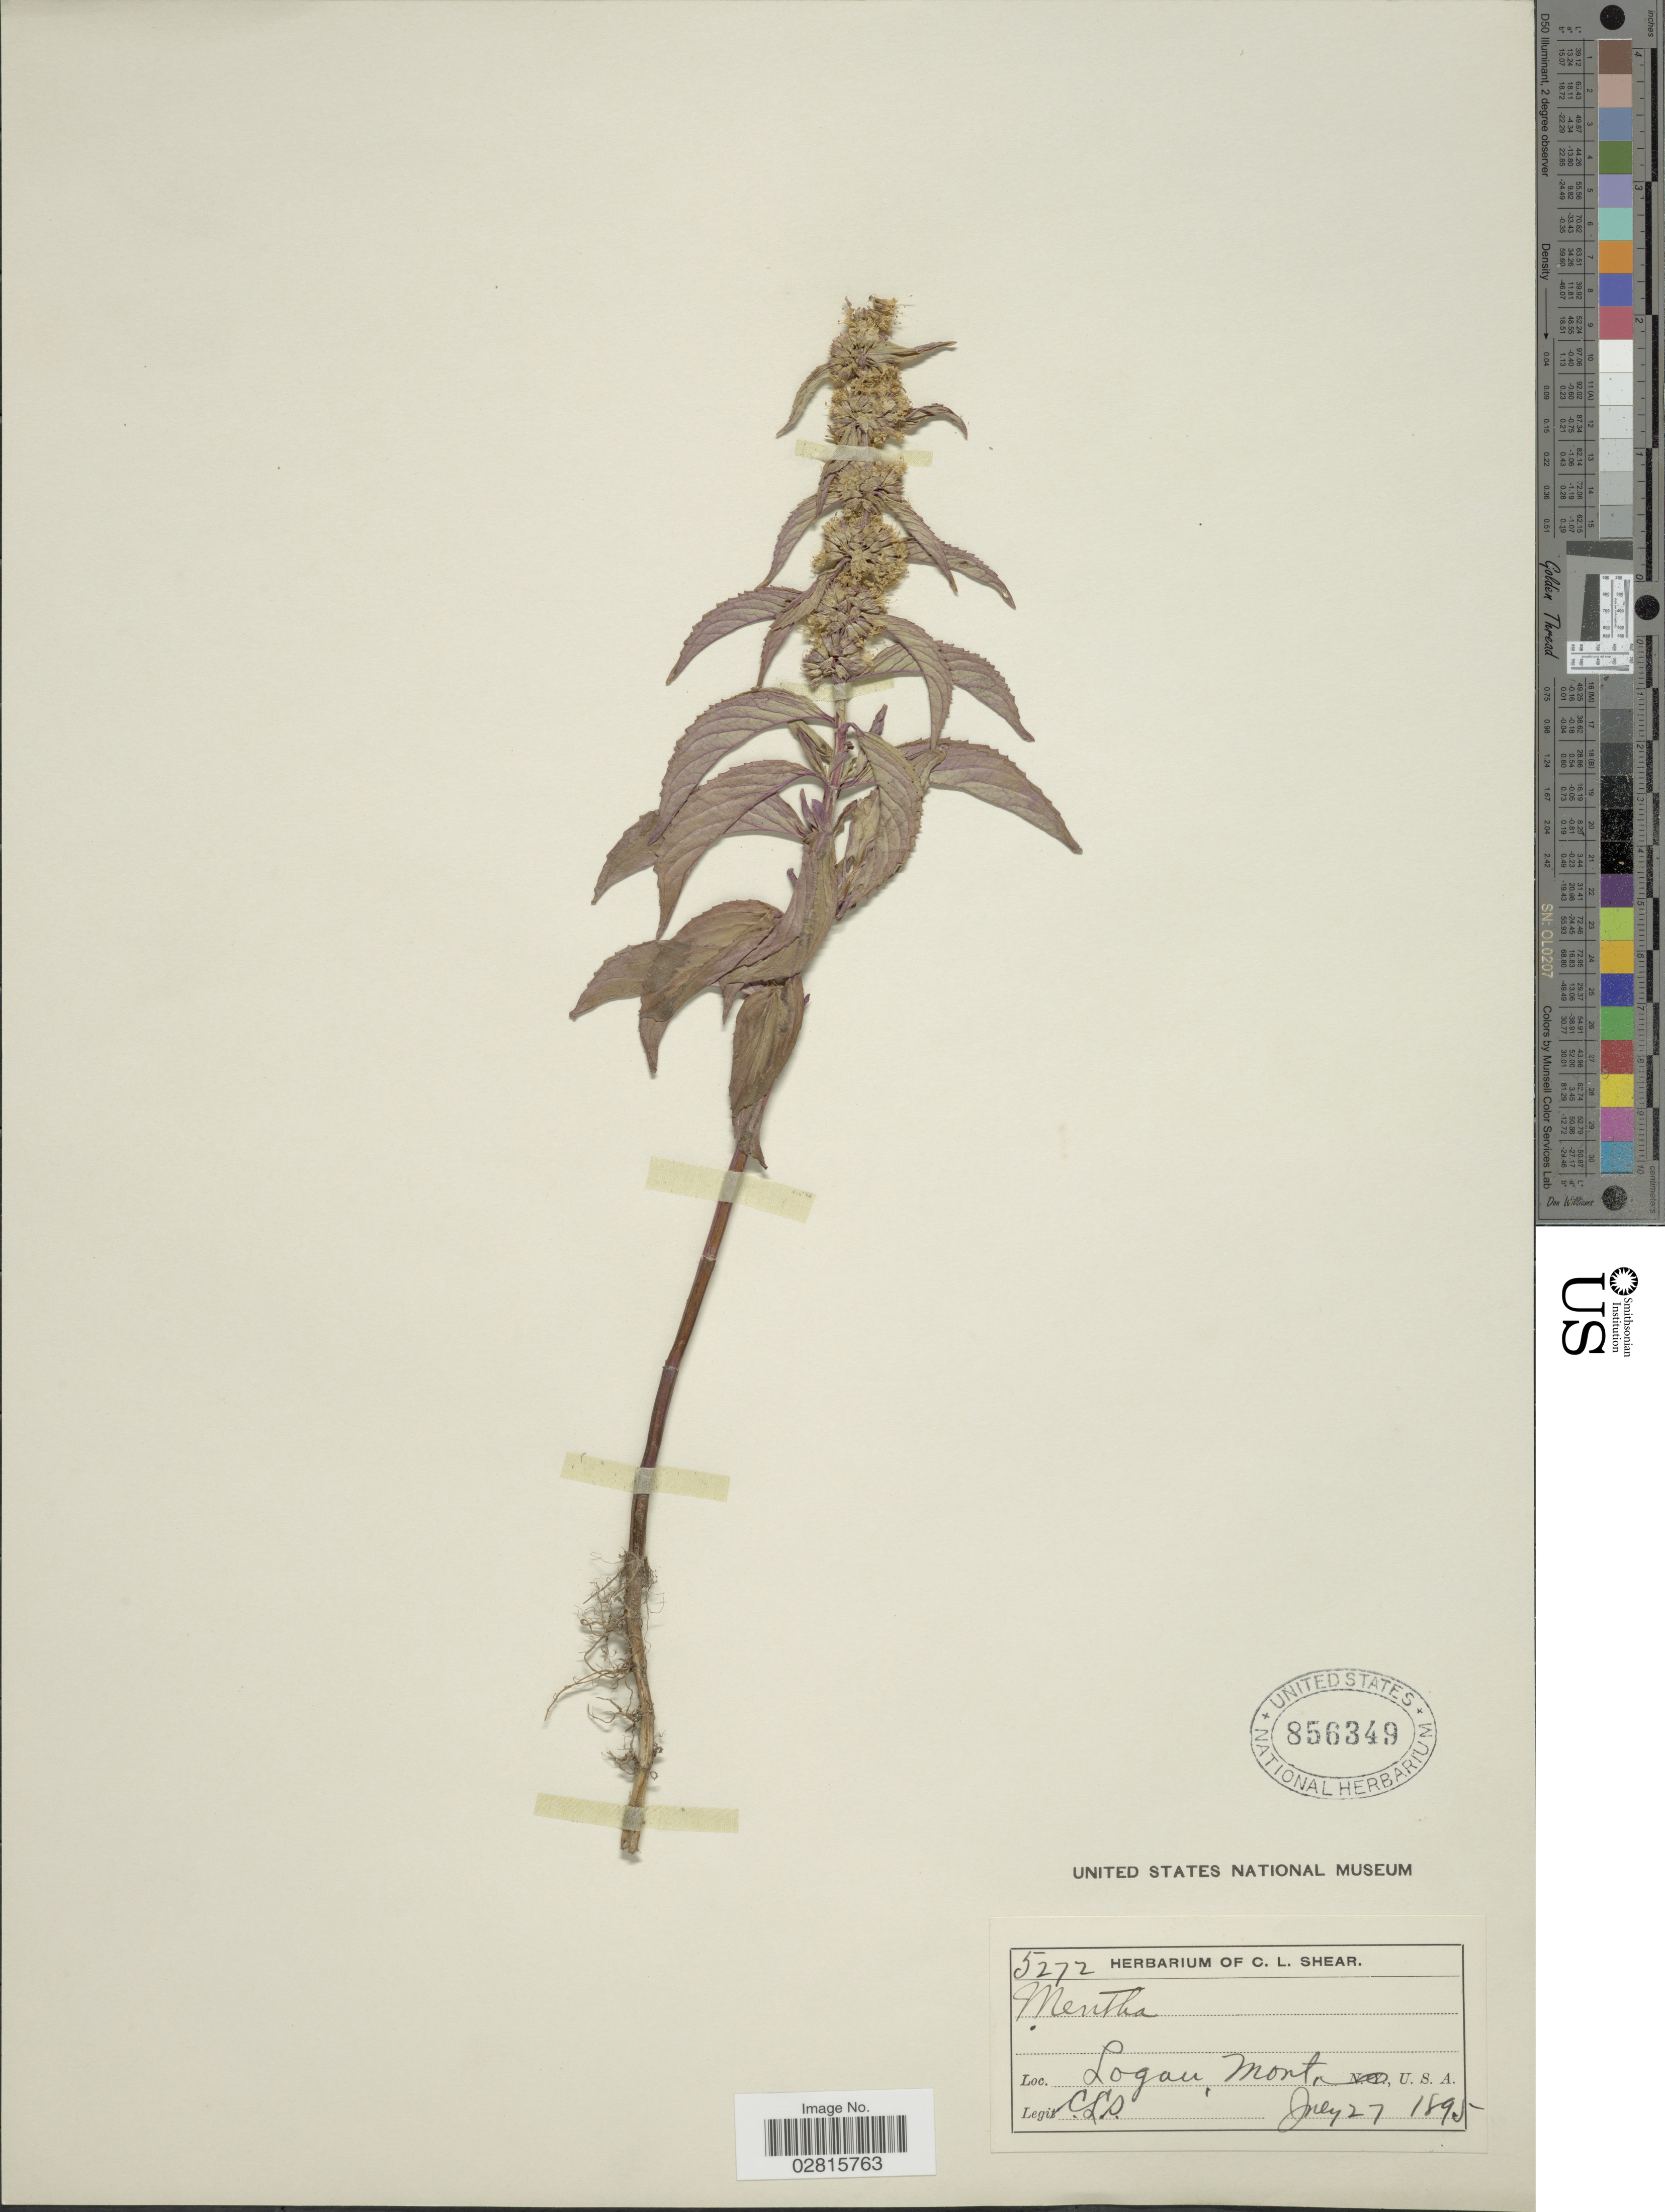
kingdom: Plantae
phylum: Tracheophyta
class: Magnoliopsida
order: Lamiales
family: Lamiaceae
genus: Mentha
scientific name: Mentha rubella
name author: Rydb.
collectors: C. L. Shear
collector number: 5272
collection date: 1895-07-27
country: United States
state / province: Montana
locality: Logan, Mont., U.S.A.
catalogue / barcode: US 856349